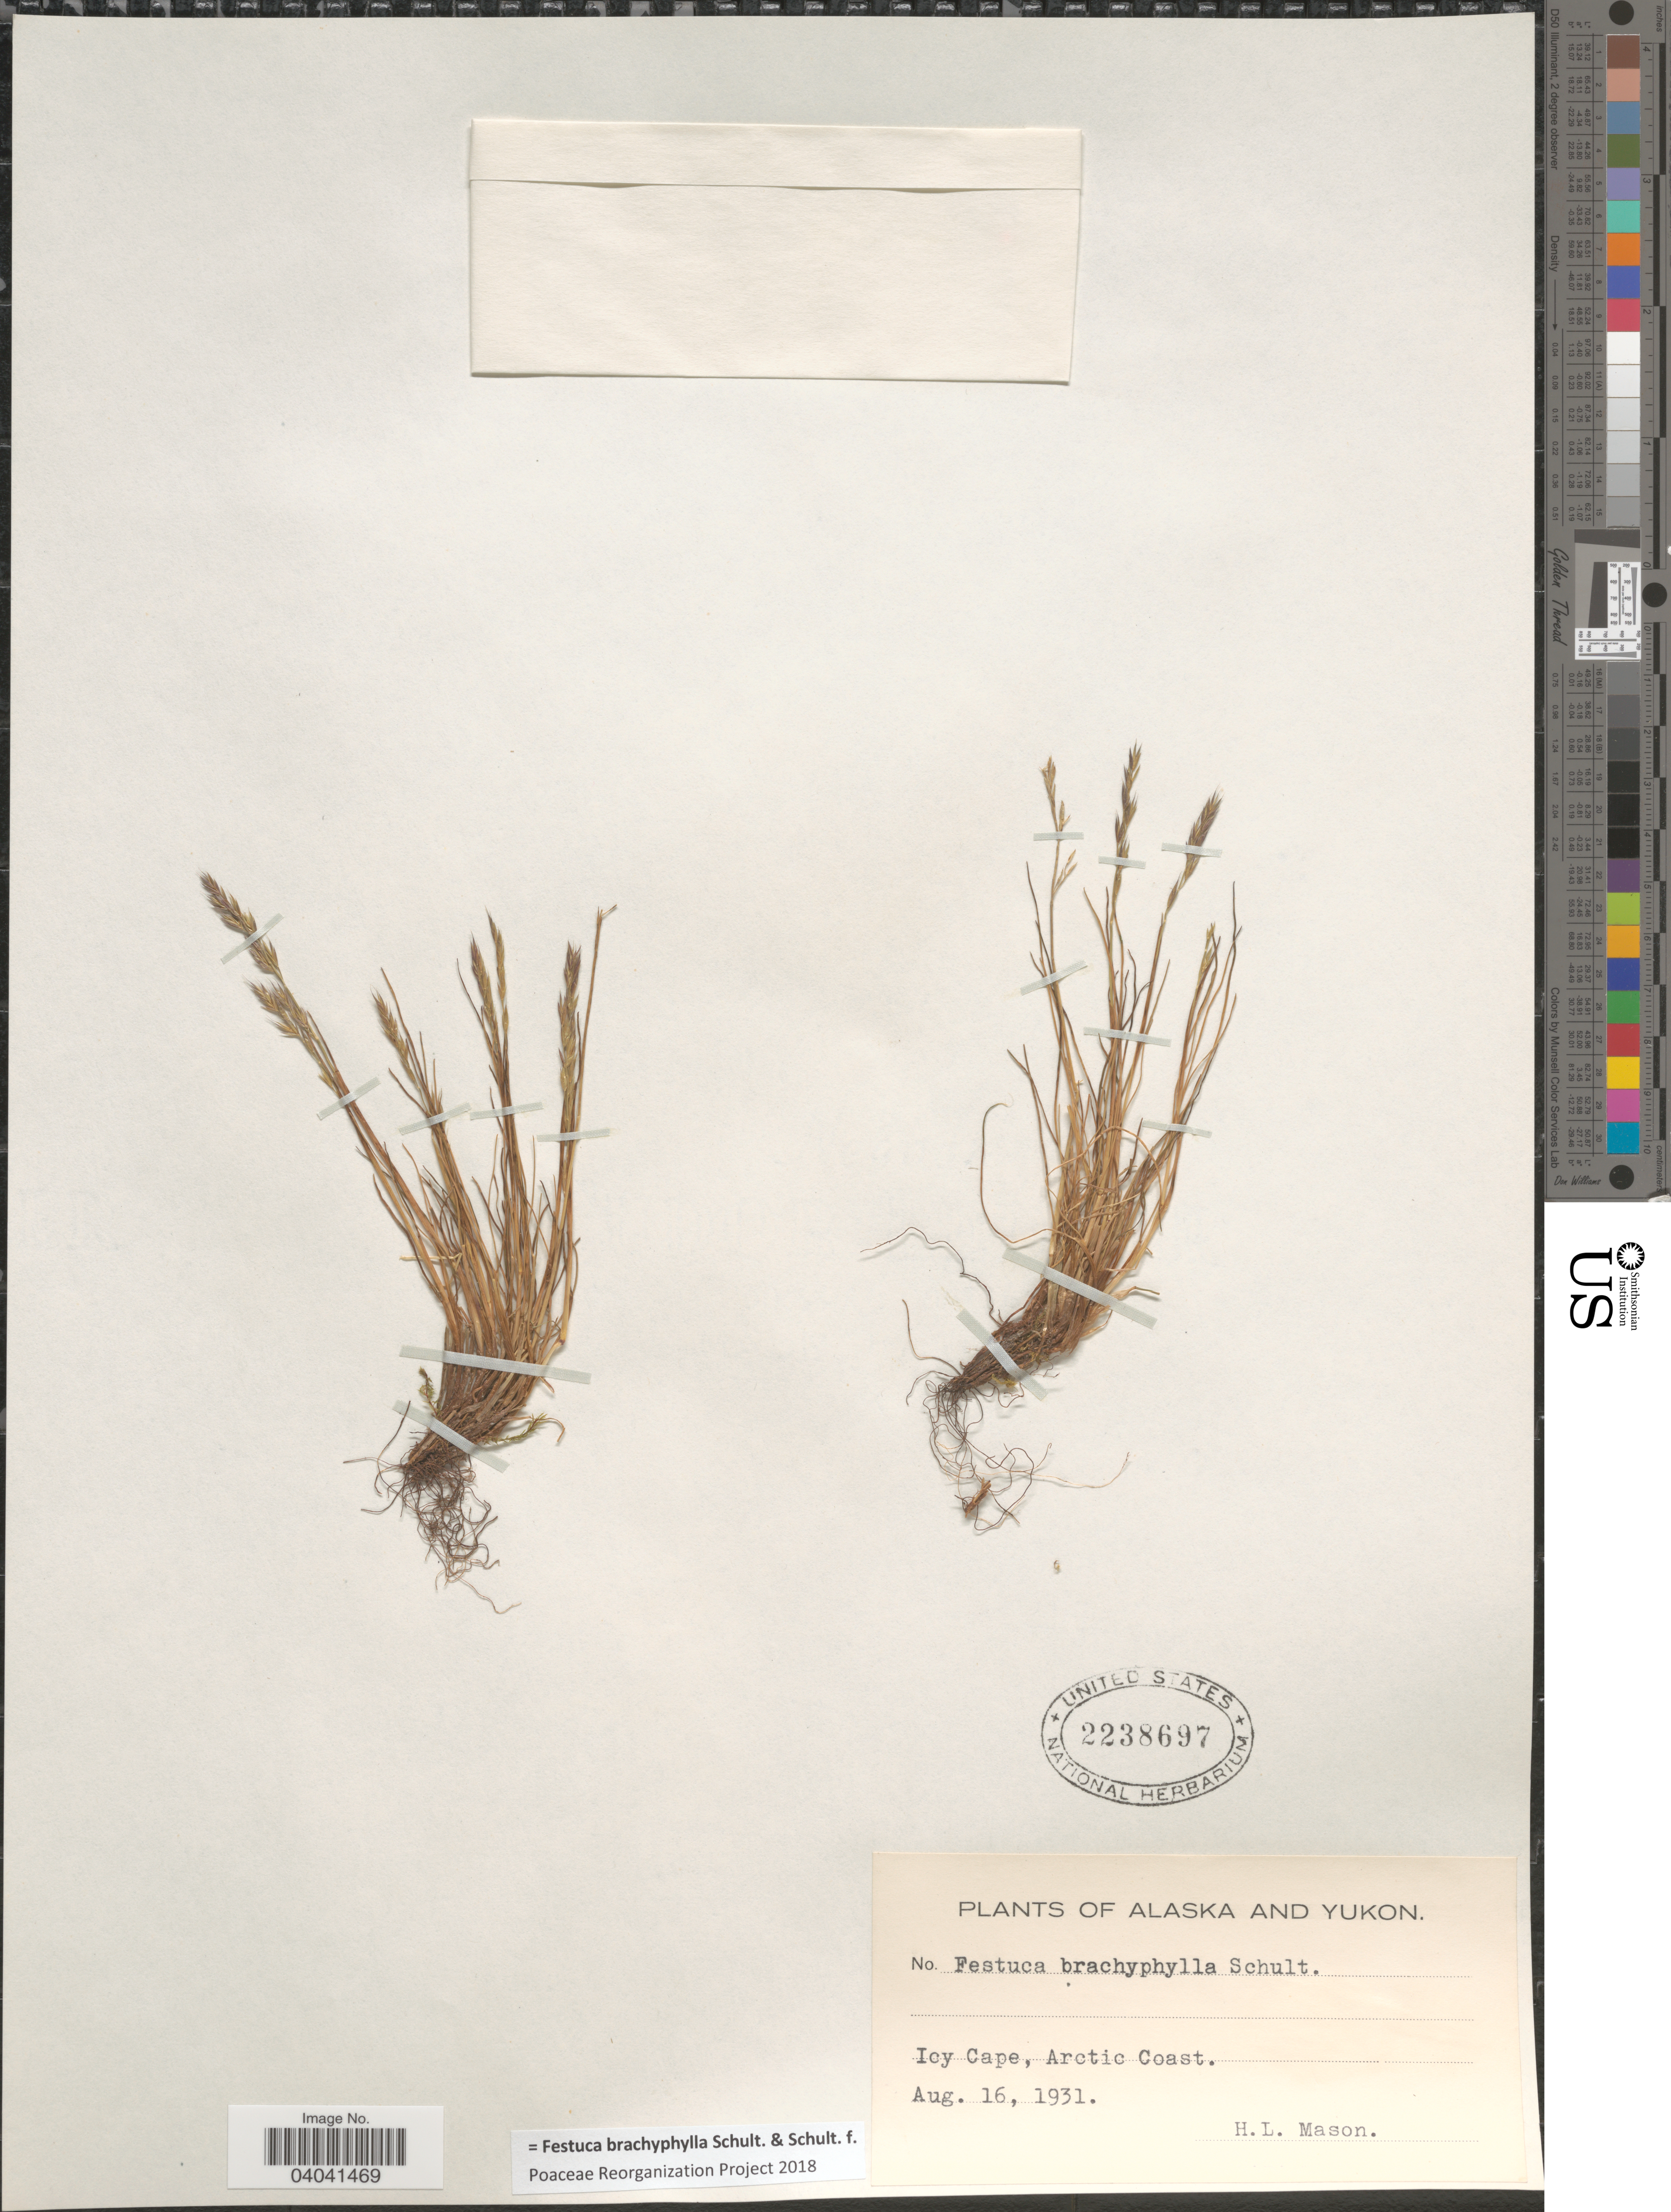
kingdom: Plantae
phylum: Tracheophyta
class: Liliopsida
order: Poales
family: Poaceae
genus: Festuca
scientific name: Festuca brachyphylla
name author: Schult. & Schult. f.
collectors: H. L. Mason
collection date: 1931-08-16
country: United States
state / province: Alaska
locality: And Yukon. Icy Cape, Arctic Coast.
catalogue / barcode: US 2238697